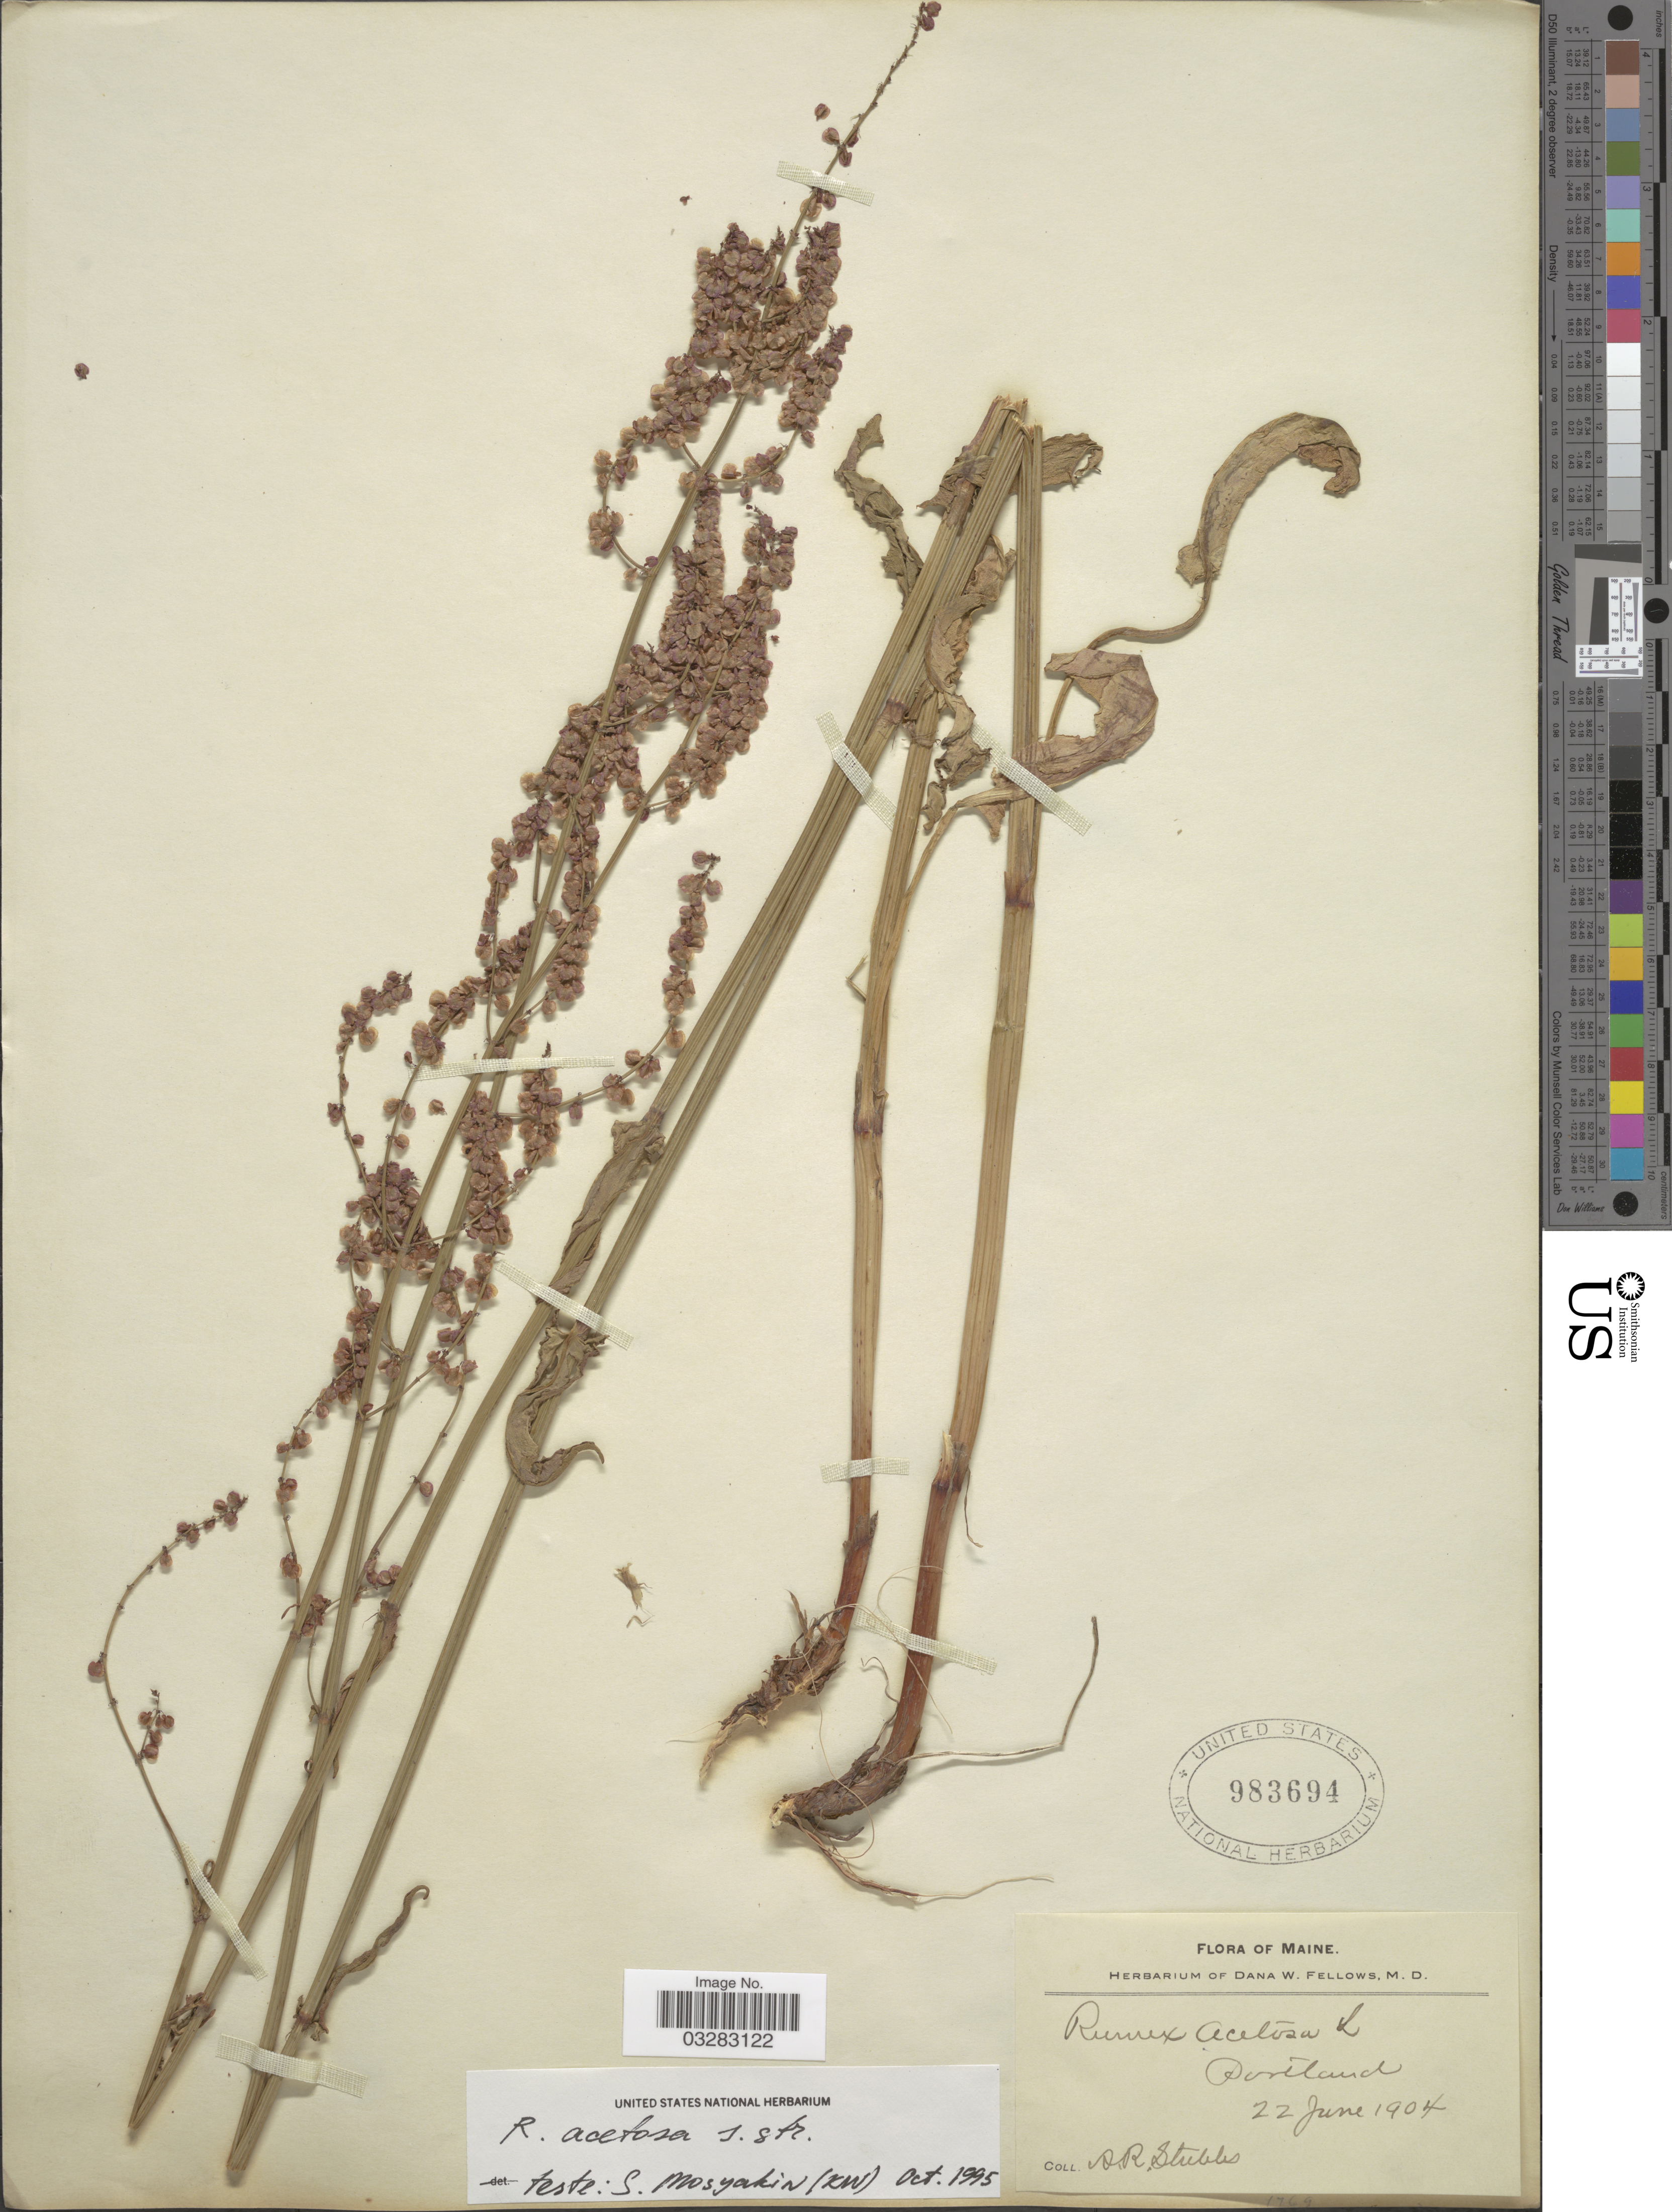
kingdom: Plantae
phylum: Tracheophyta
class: Magnoliopsida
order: Caryophyllales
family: Polygonaceae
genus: Rumex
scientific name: Rumex acetosa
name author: L.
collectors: A. Steebles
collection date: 1904-06-22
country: United States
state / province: Maine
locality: Portland.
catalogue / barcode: US 983694